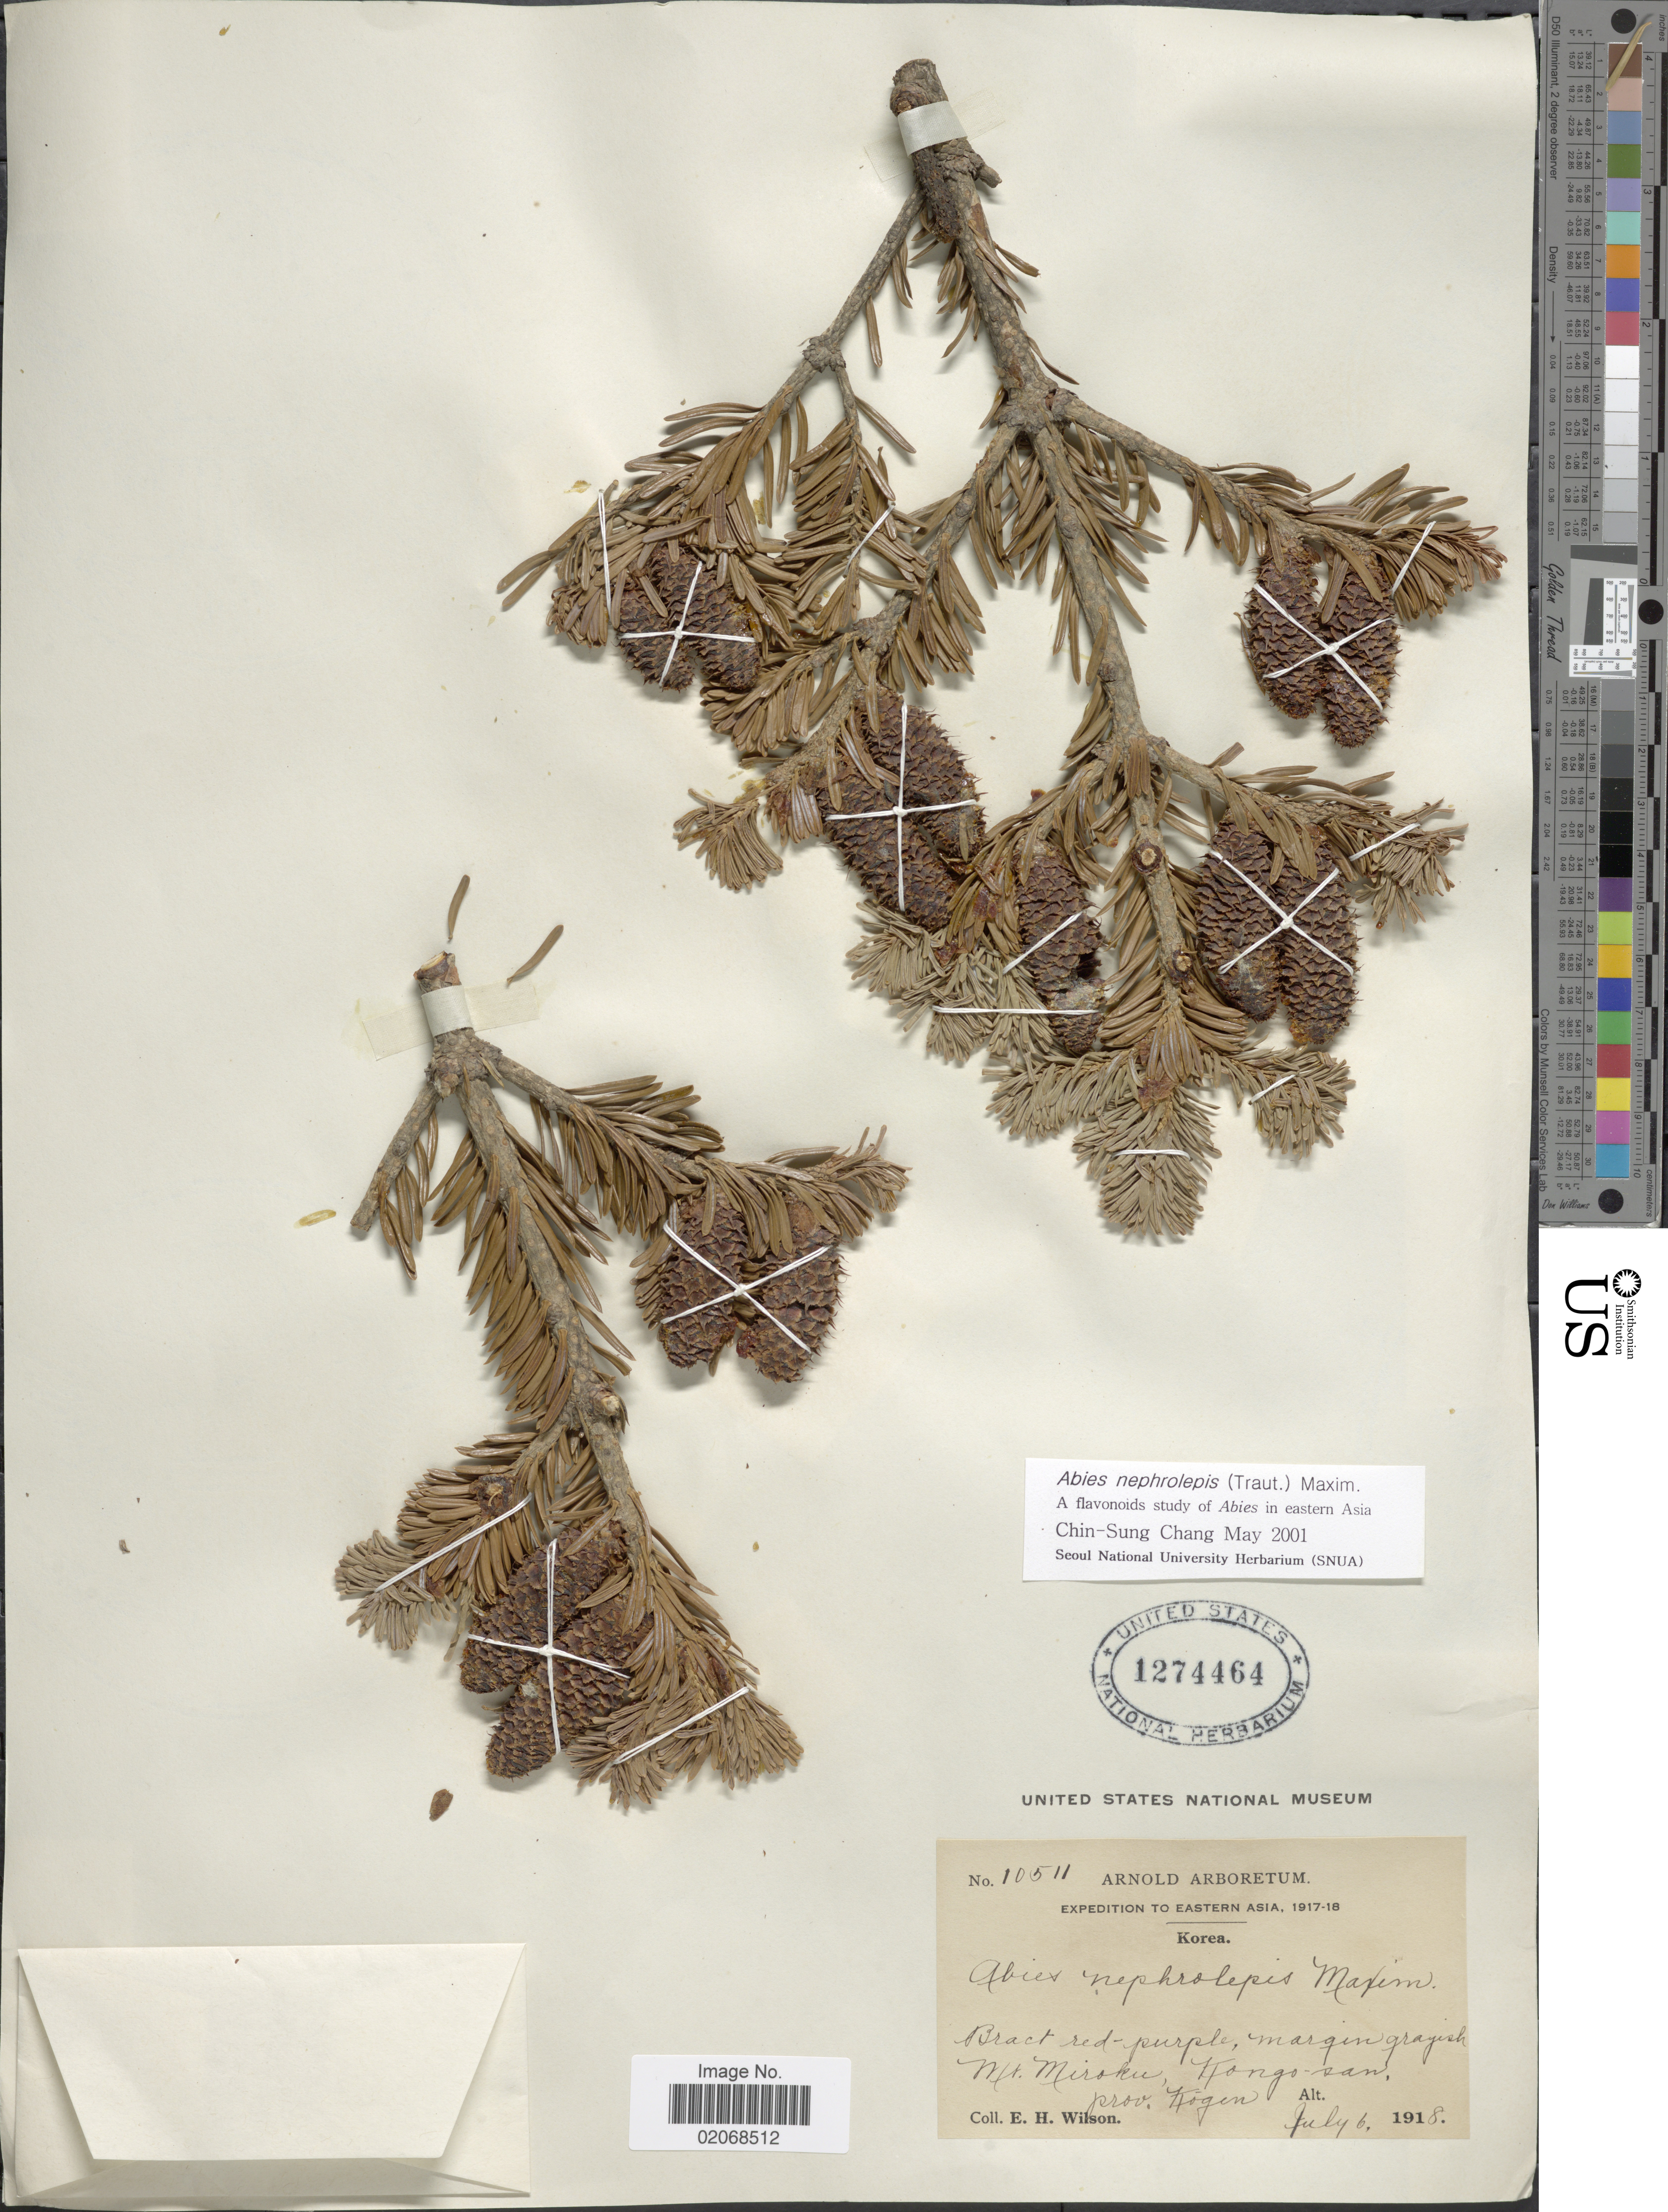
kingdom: Plantae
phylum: Tracheophyta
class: Pinopsida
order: Pinales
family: Pinaceae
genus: Abies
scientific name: Abies nephrolepis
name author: (Trautv.) Maxim.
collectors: E. Wilson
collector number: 10511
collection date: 1918-07-06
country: North Korea / South Korea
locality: Eastern Aisa, Mt. Miroku, Kongo-san, prov. Kogen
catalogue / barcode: US 1274464